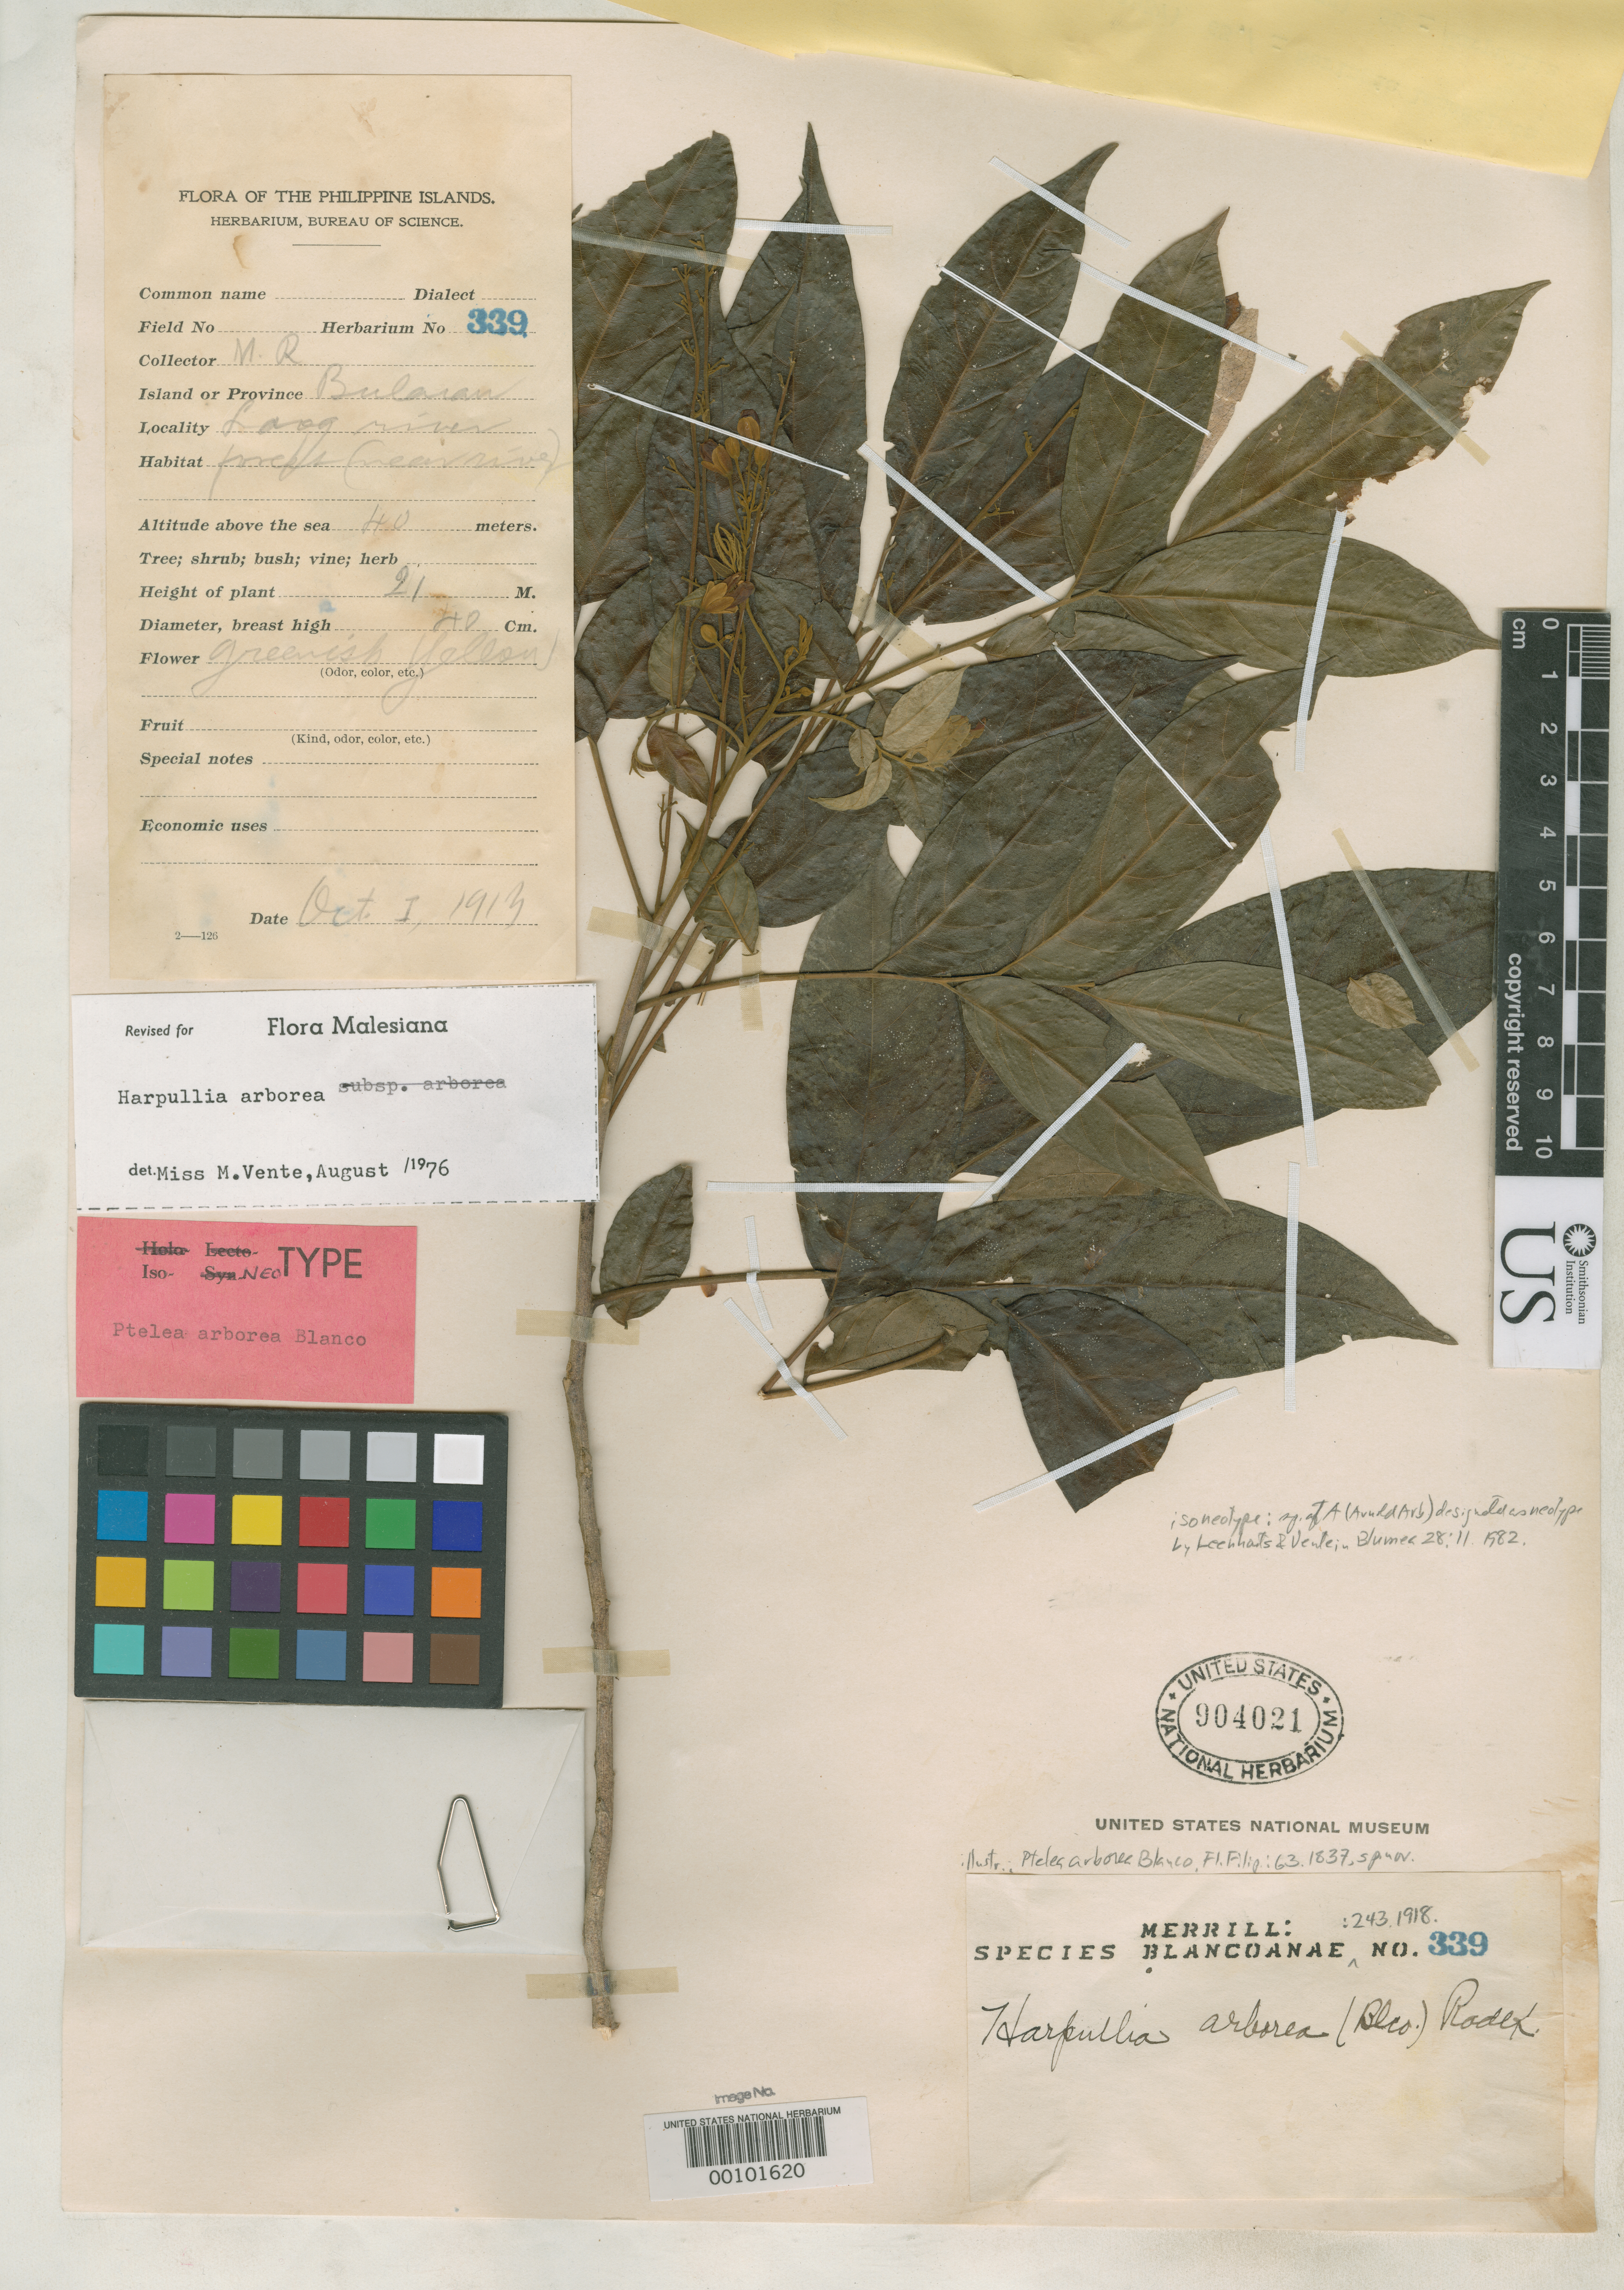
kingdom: Plantae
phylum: Tracheophyta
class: Magnoliopsida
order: Sapindales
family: Rutaceae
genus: Ptelea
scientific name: Ptelea arborea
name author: Blanco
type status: Isoneotype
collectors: M. Ramos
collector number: Sp. Blancoan. 0339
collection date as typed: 01 Oct 1913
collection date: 1913-10-01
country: Philippines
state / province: Central Luzon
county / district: Bulacan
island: Luzon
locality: Angat.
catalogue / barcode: US 904021